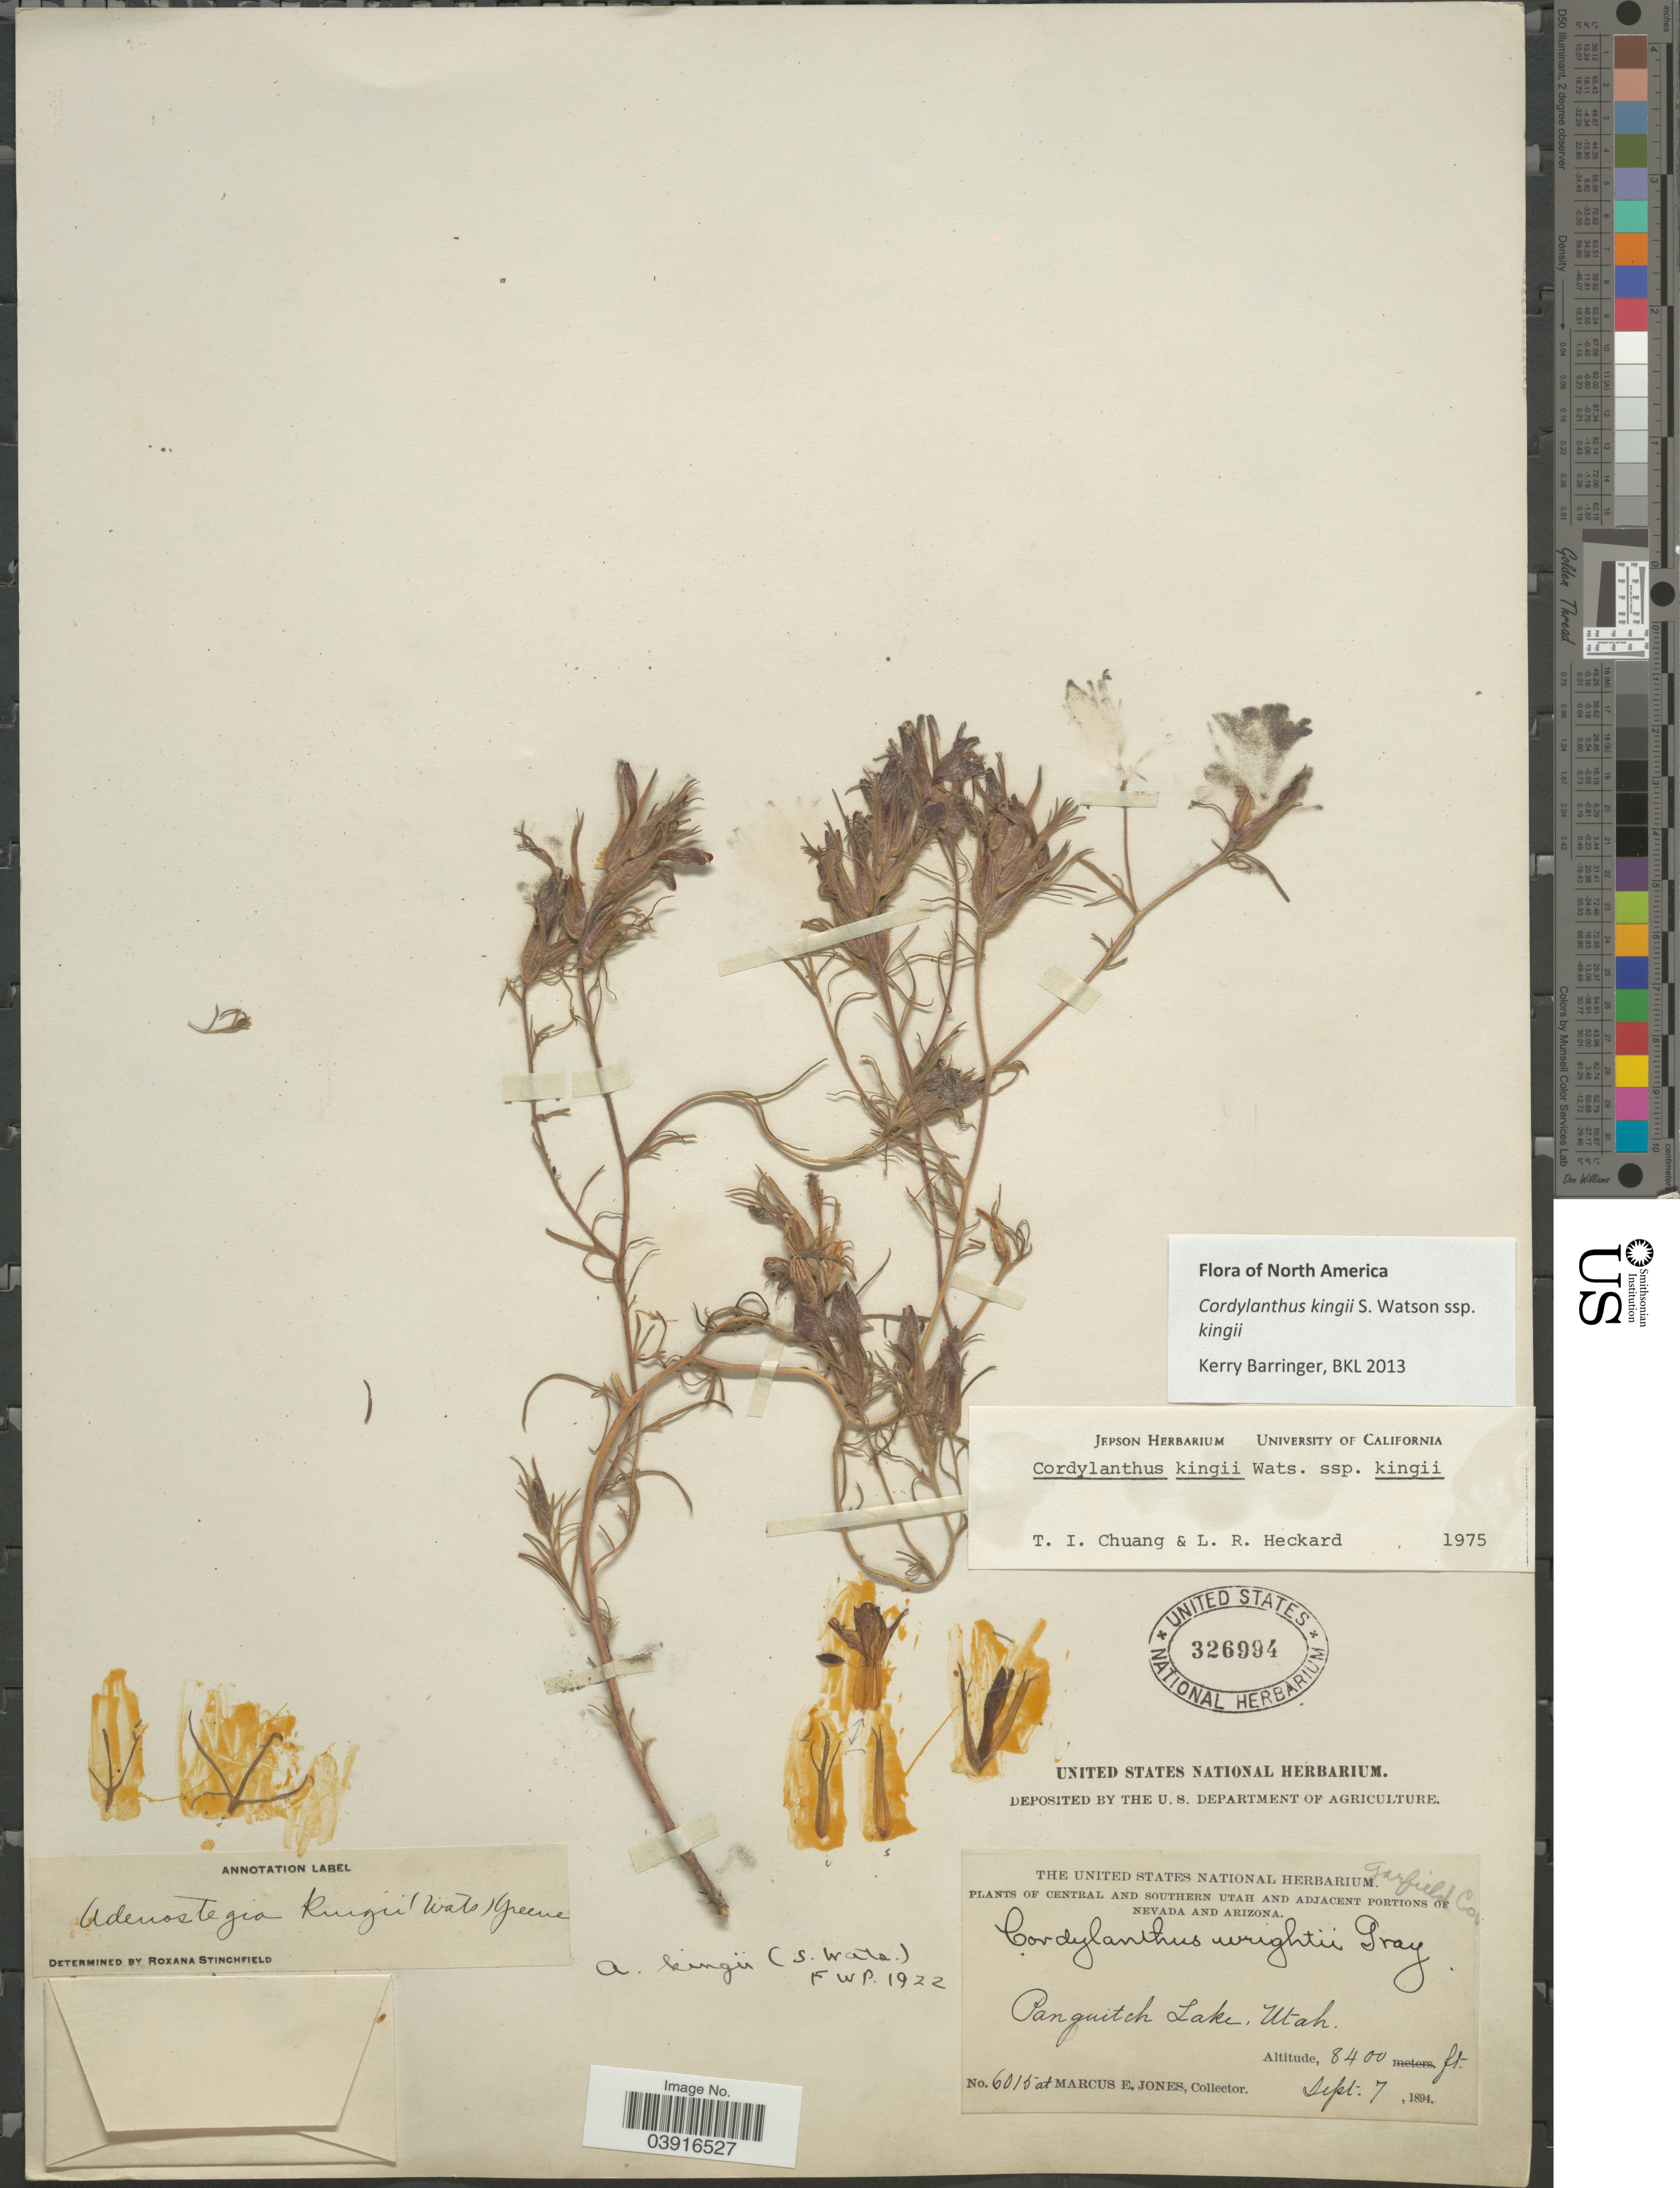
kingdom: Plantae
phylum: Tracheophyta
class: Magnoliopsida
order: Lamiales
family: Orobanchaceae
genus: Cordylanthus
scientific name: Cordylanthus kingii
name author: S. Watson in C. King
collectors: M. E. Jones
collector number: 6015at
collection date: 1894-09-07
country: United States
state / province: Utah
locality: Central and Southern Utah. Garfield Co. Panguitch Lake.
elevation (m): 2560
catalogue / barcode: US 326994